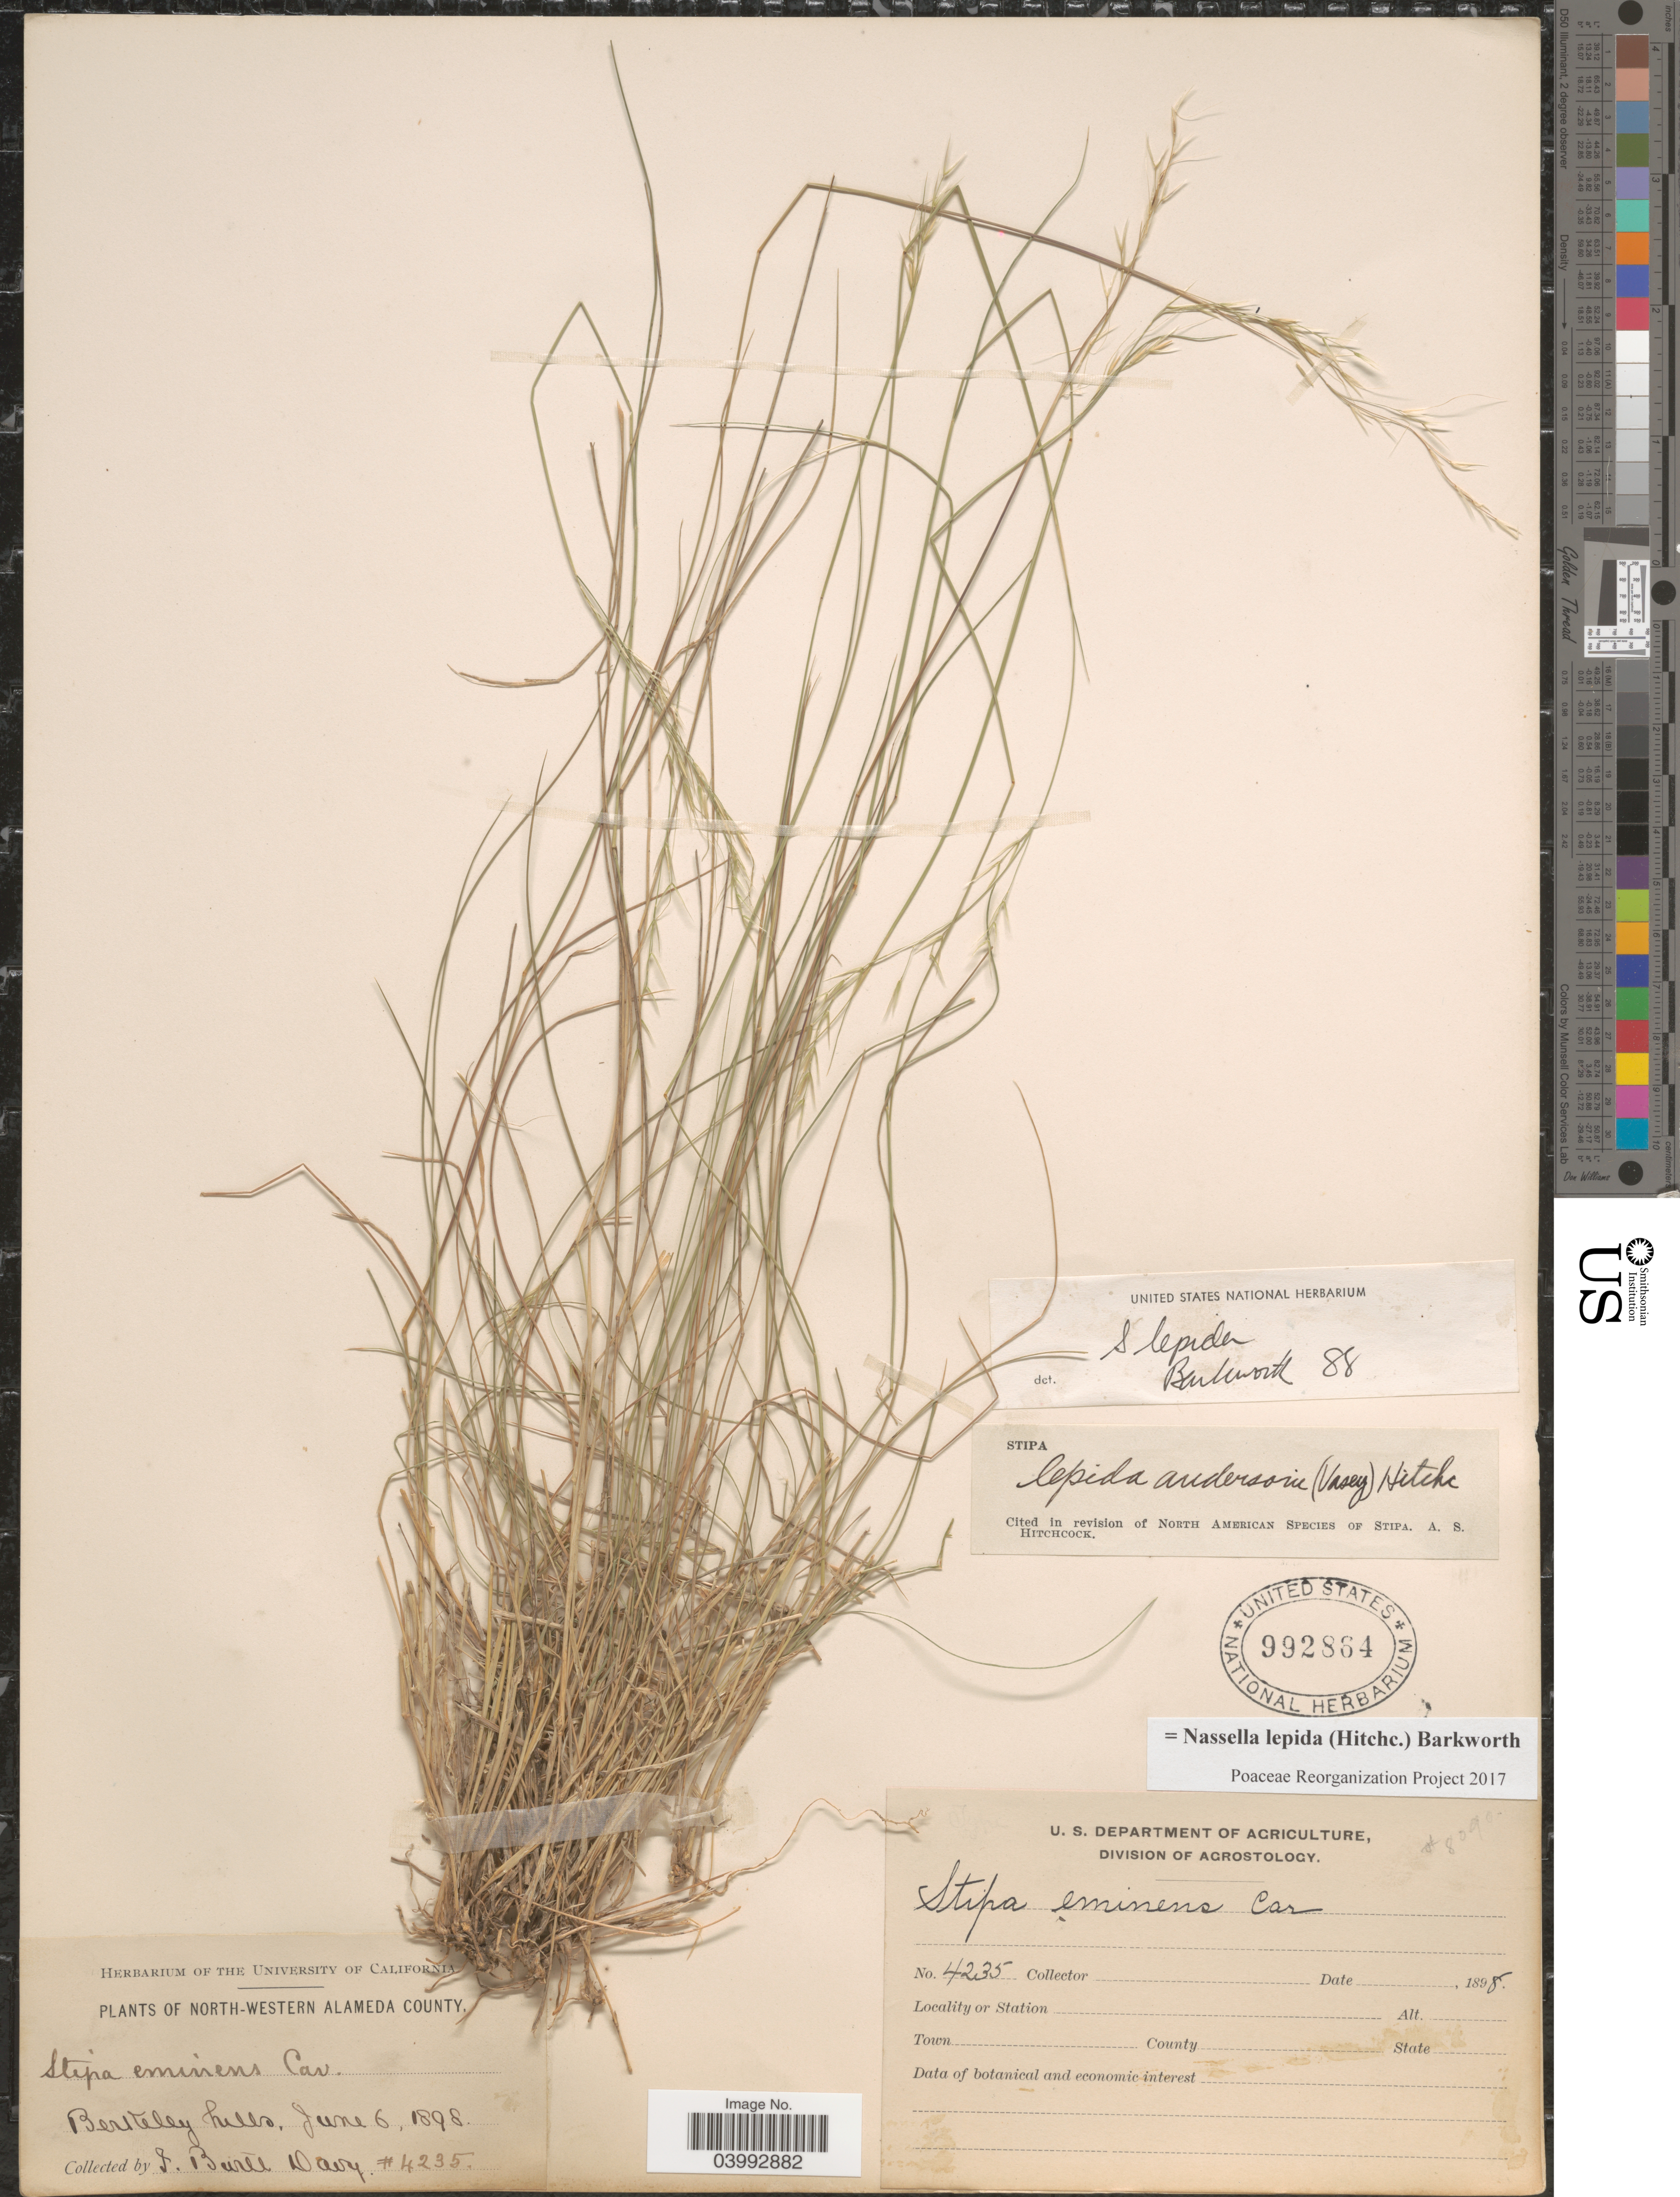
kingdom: Plantae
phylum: Tracheophyta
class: Liliopsida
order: Poales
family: Poaceae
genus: Nassella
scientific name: Nassella lepida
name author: (Hitchc.) Barkworth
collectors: J. Burtt Davy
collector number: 4235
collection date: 1898-06-06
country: United States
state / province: California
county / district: Alameda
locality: North-Western Alameda County. Berkeley hills.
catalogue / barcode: US 992864